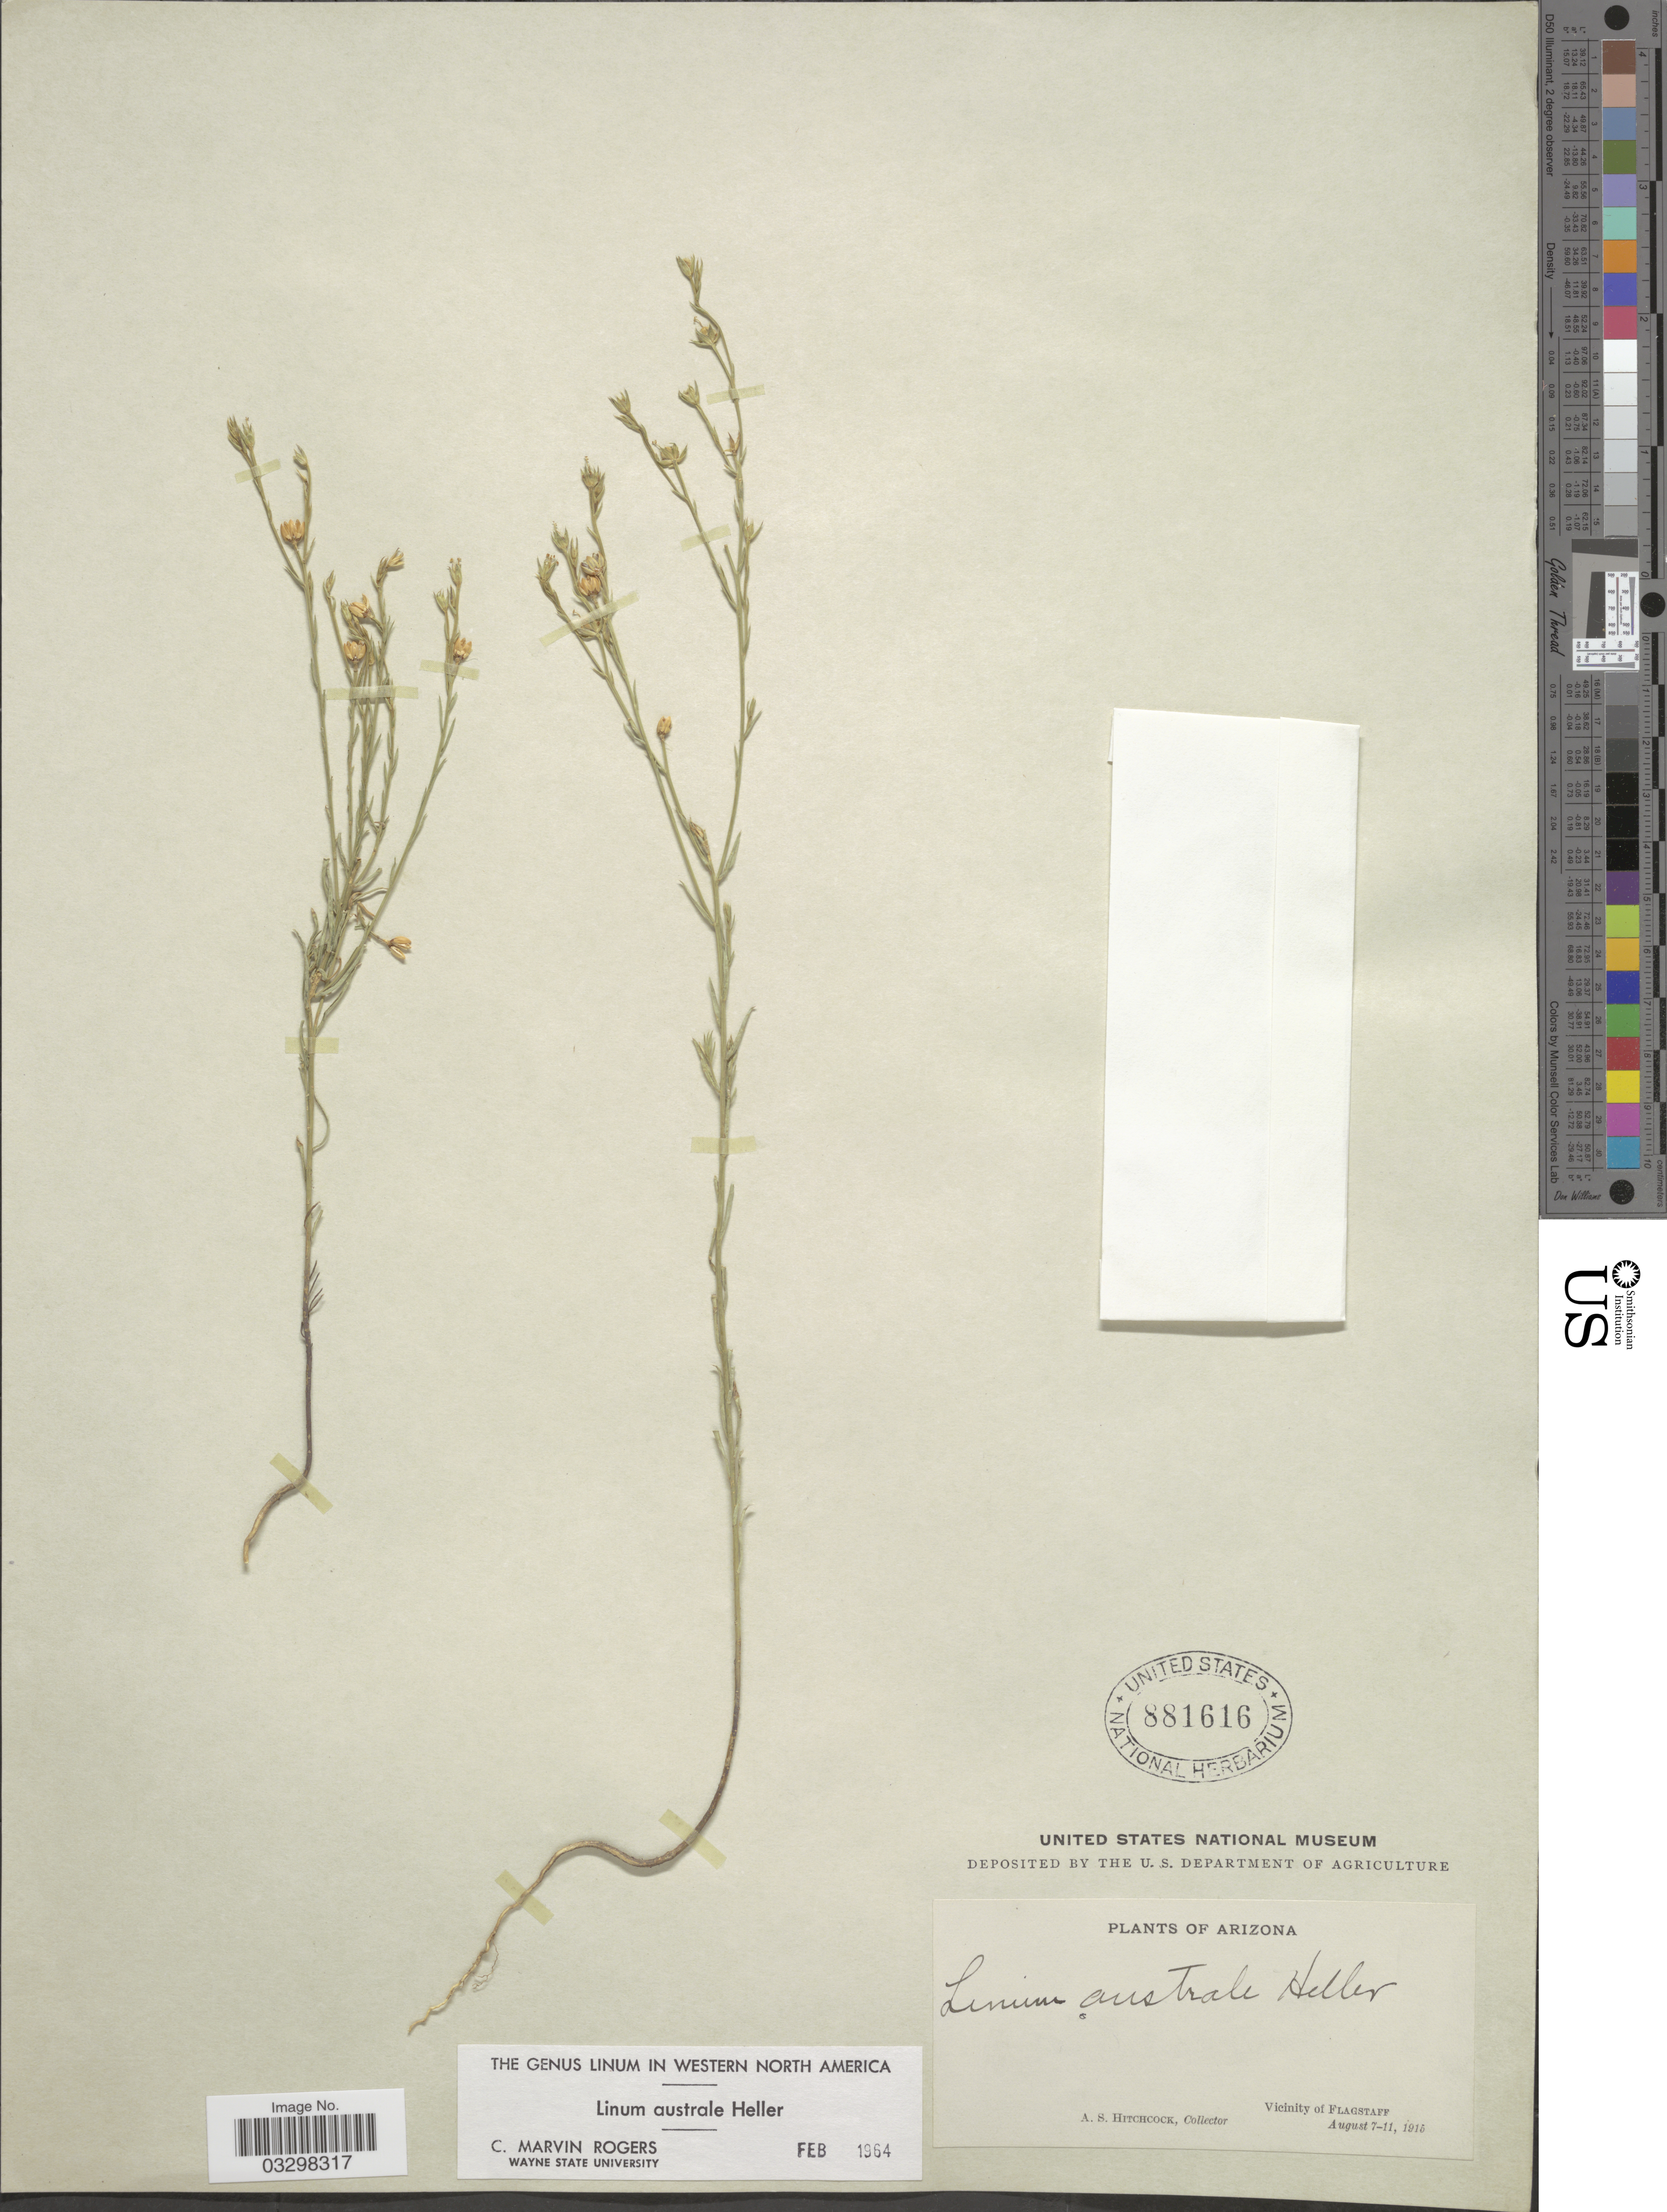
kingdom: Plantae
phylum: Tracheophyta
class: Magnoliopsida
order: Malpighiales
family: Linaceae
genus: Linum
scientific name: Linum australe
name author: A. Heller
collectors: A. S. Hitchcock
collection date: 1915-08-07/1915-08-11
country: United States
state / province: Arizona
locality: Vicinity of Flagstaff.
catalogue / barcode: US 881616